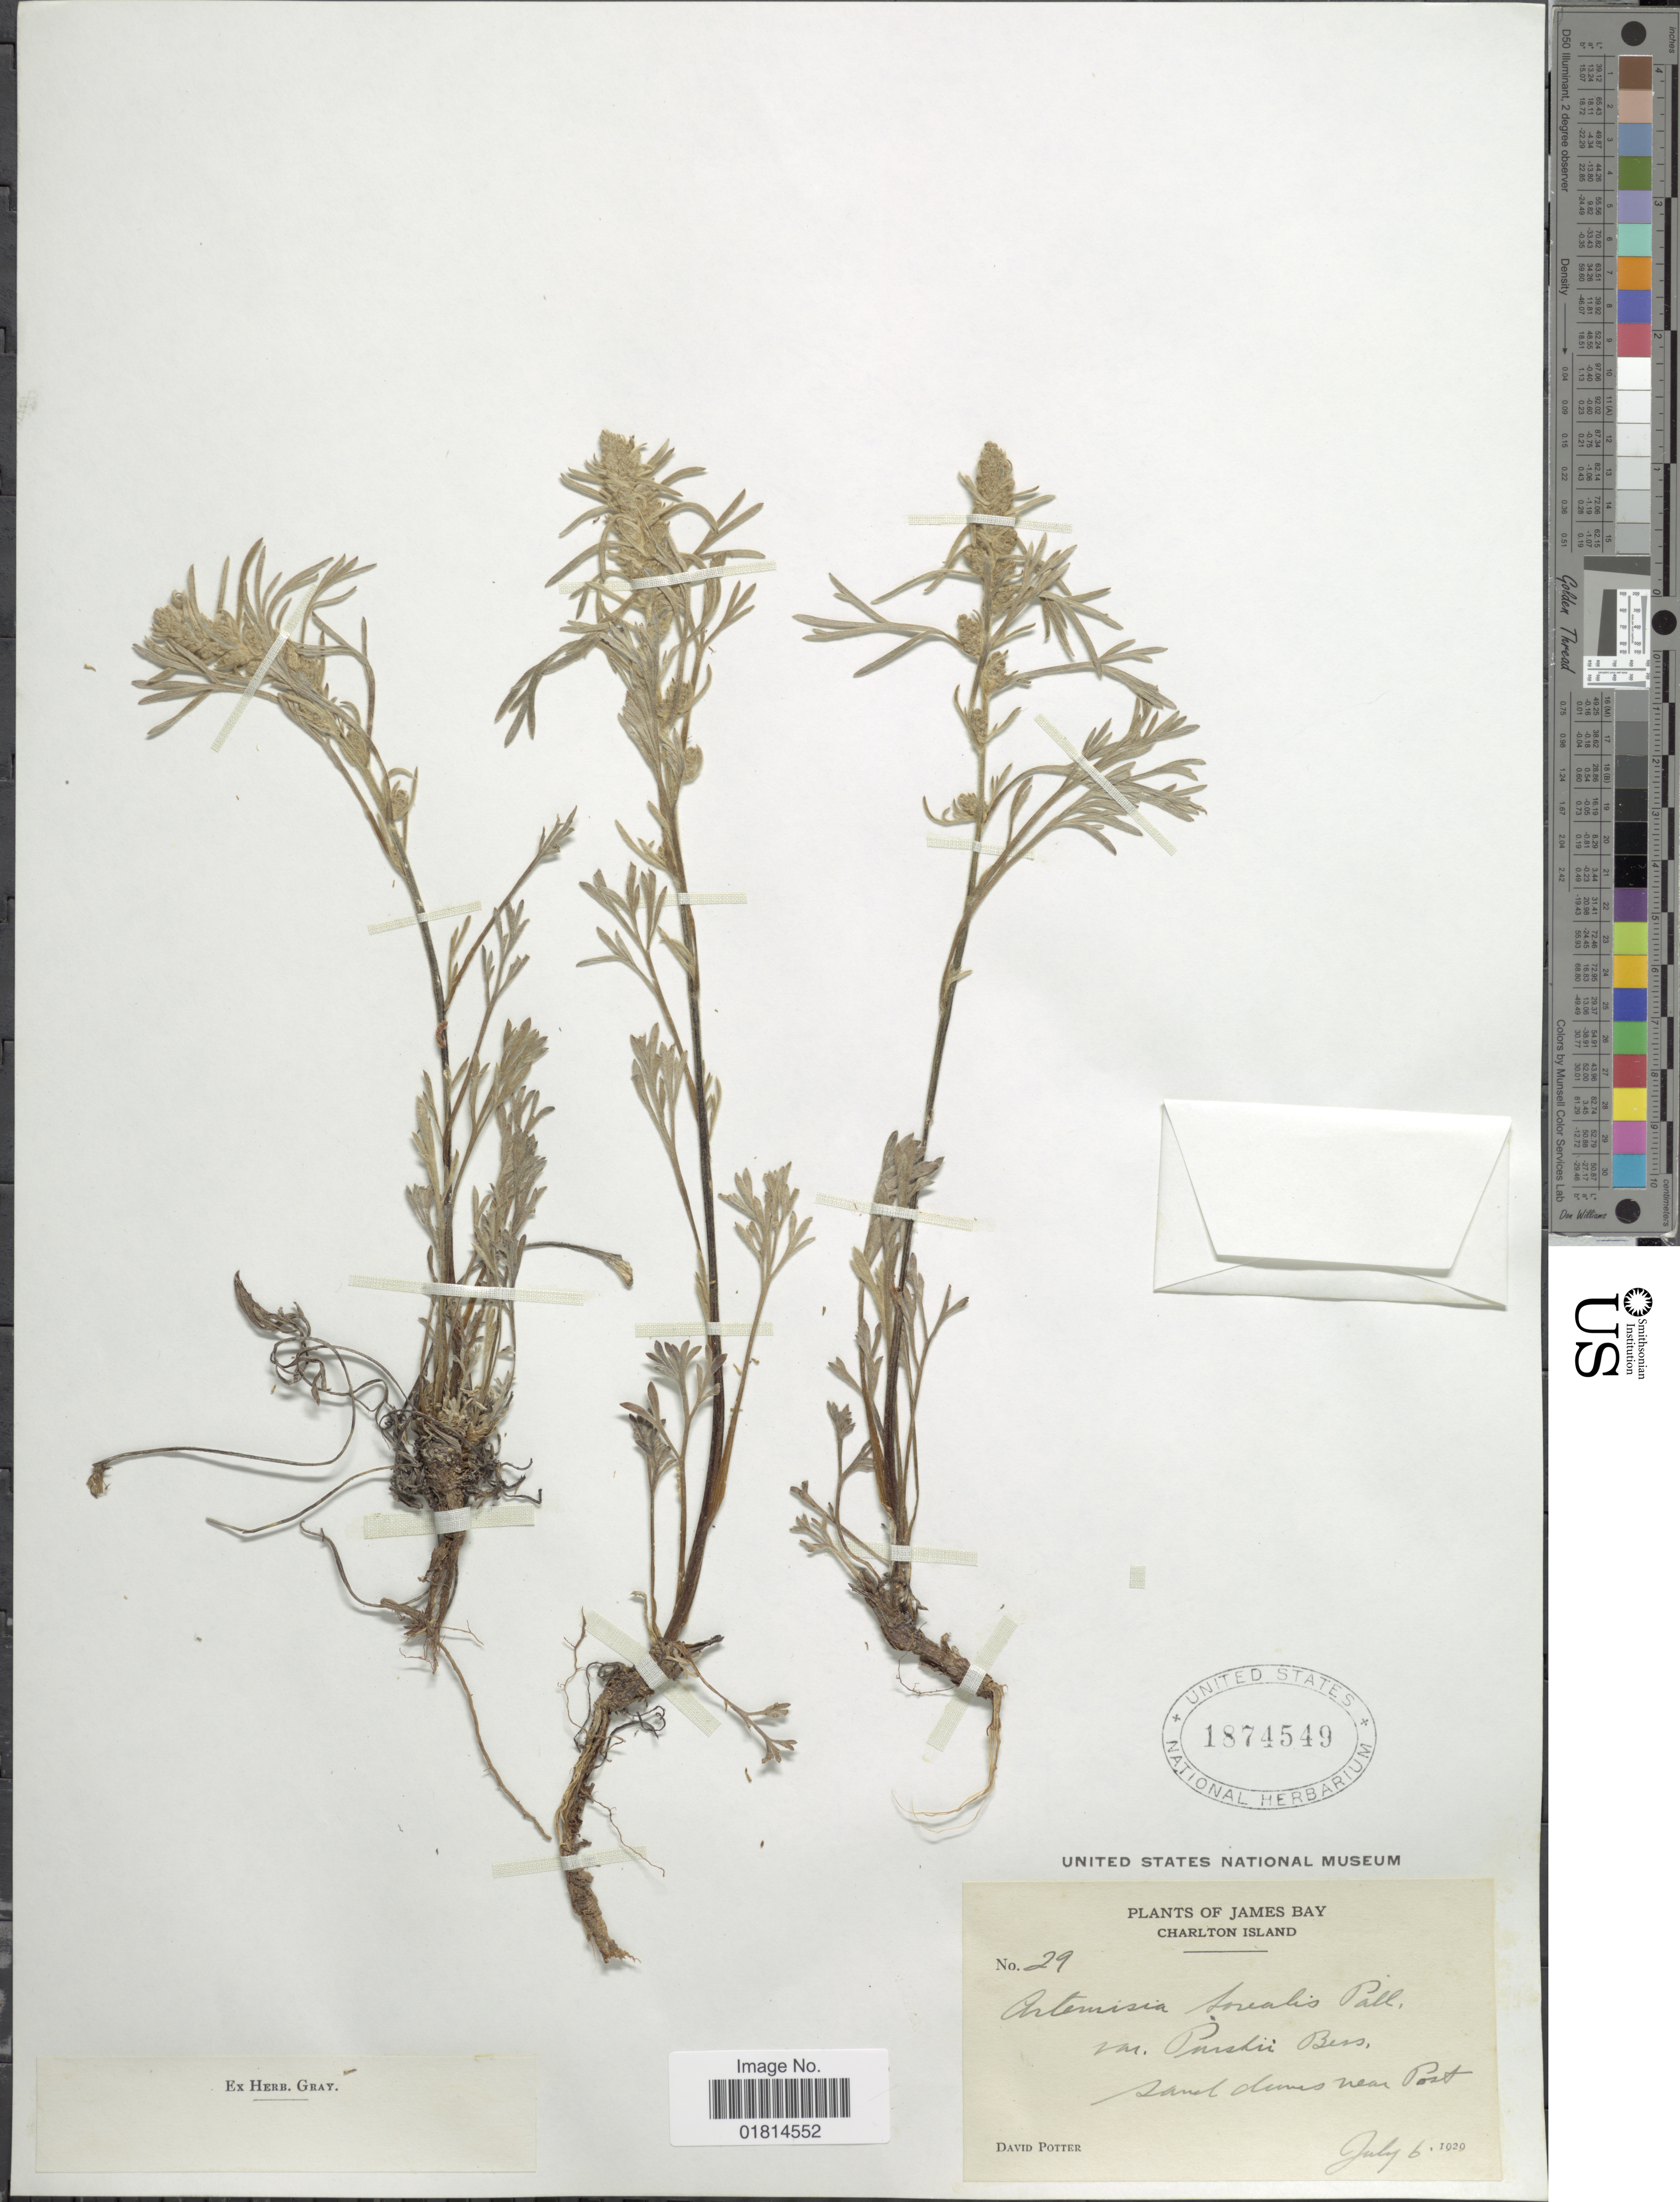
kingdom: Plantae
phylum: Tracheophyta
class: Magnoliopsida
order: Asterales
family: Asteraceae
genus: Artemisia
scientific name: Artemisia borealis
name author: Pall.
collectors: D. Potter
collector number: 29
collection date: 1929-07-06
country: Canada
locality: James Bay. Charlton Island. Sand dunes near Post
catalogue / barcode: US 1874549